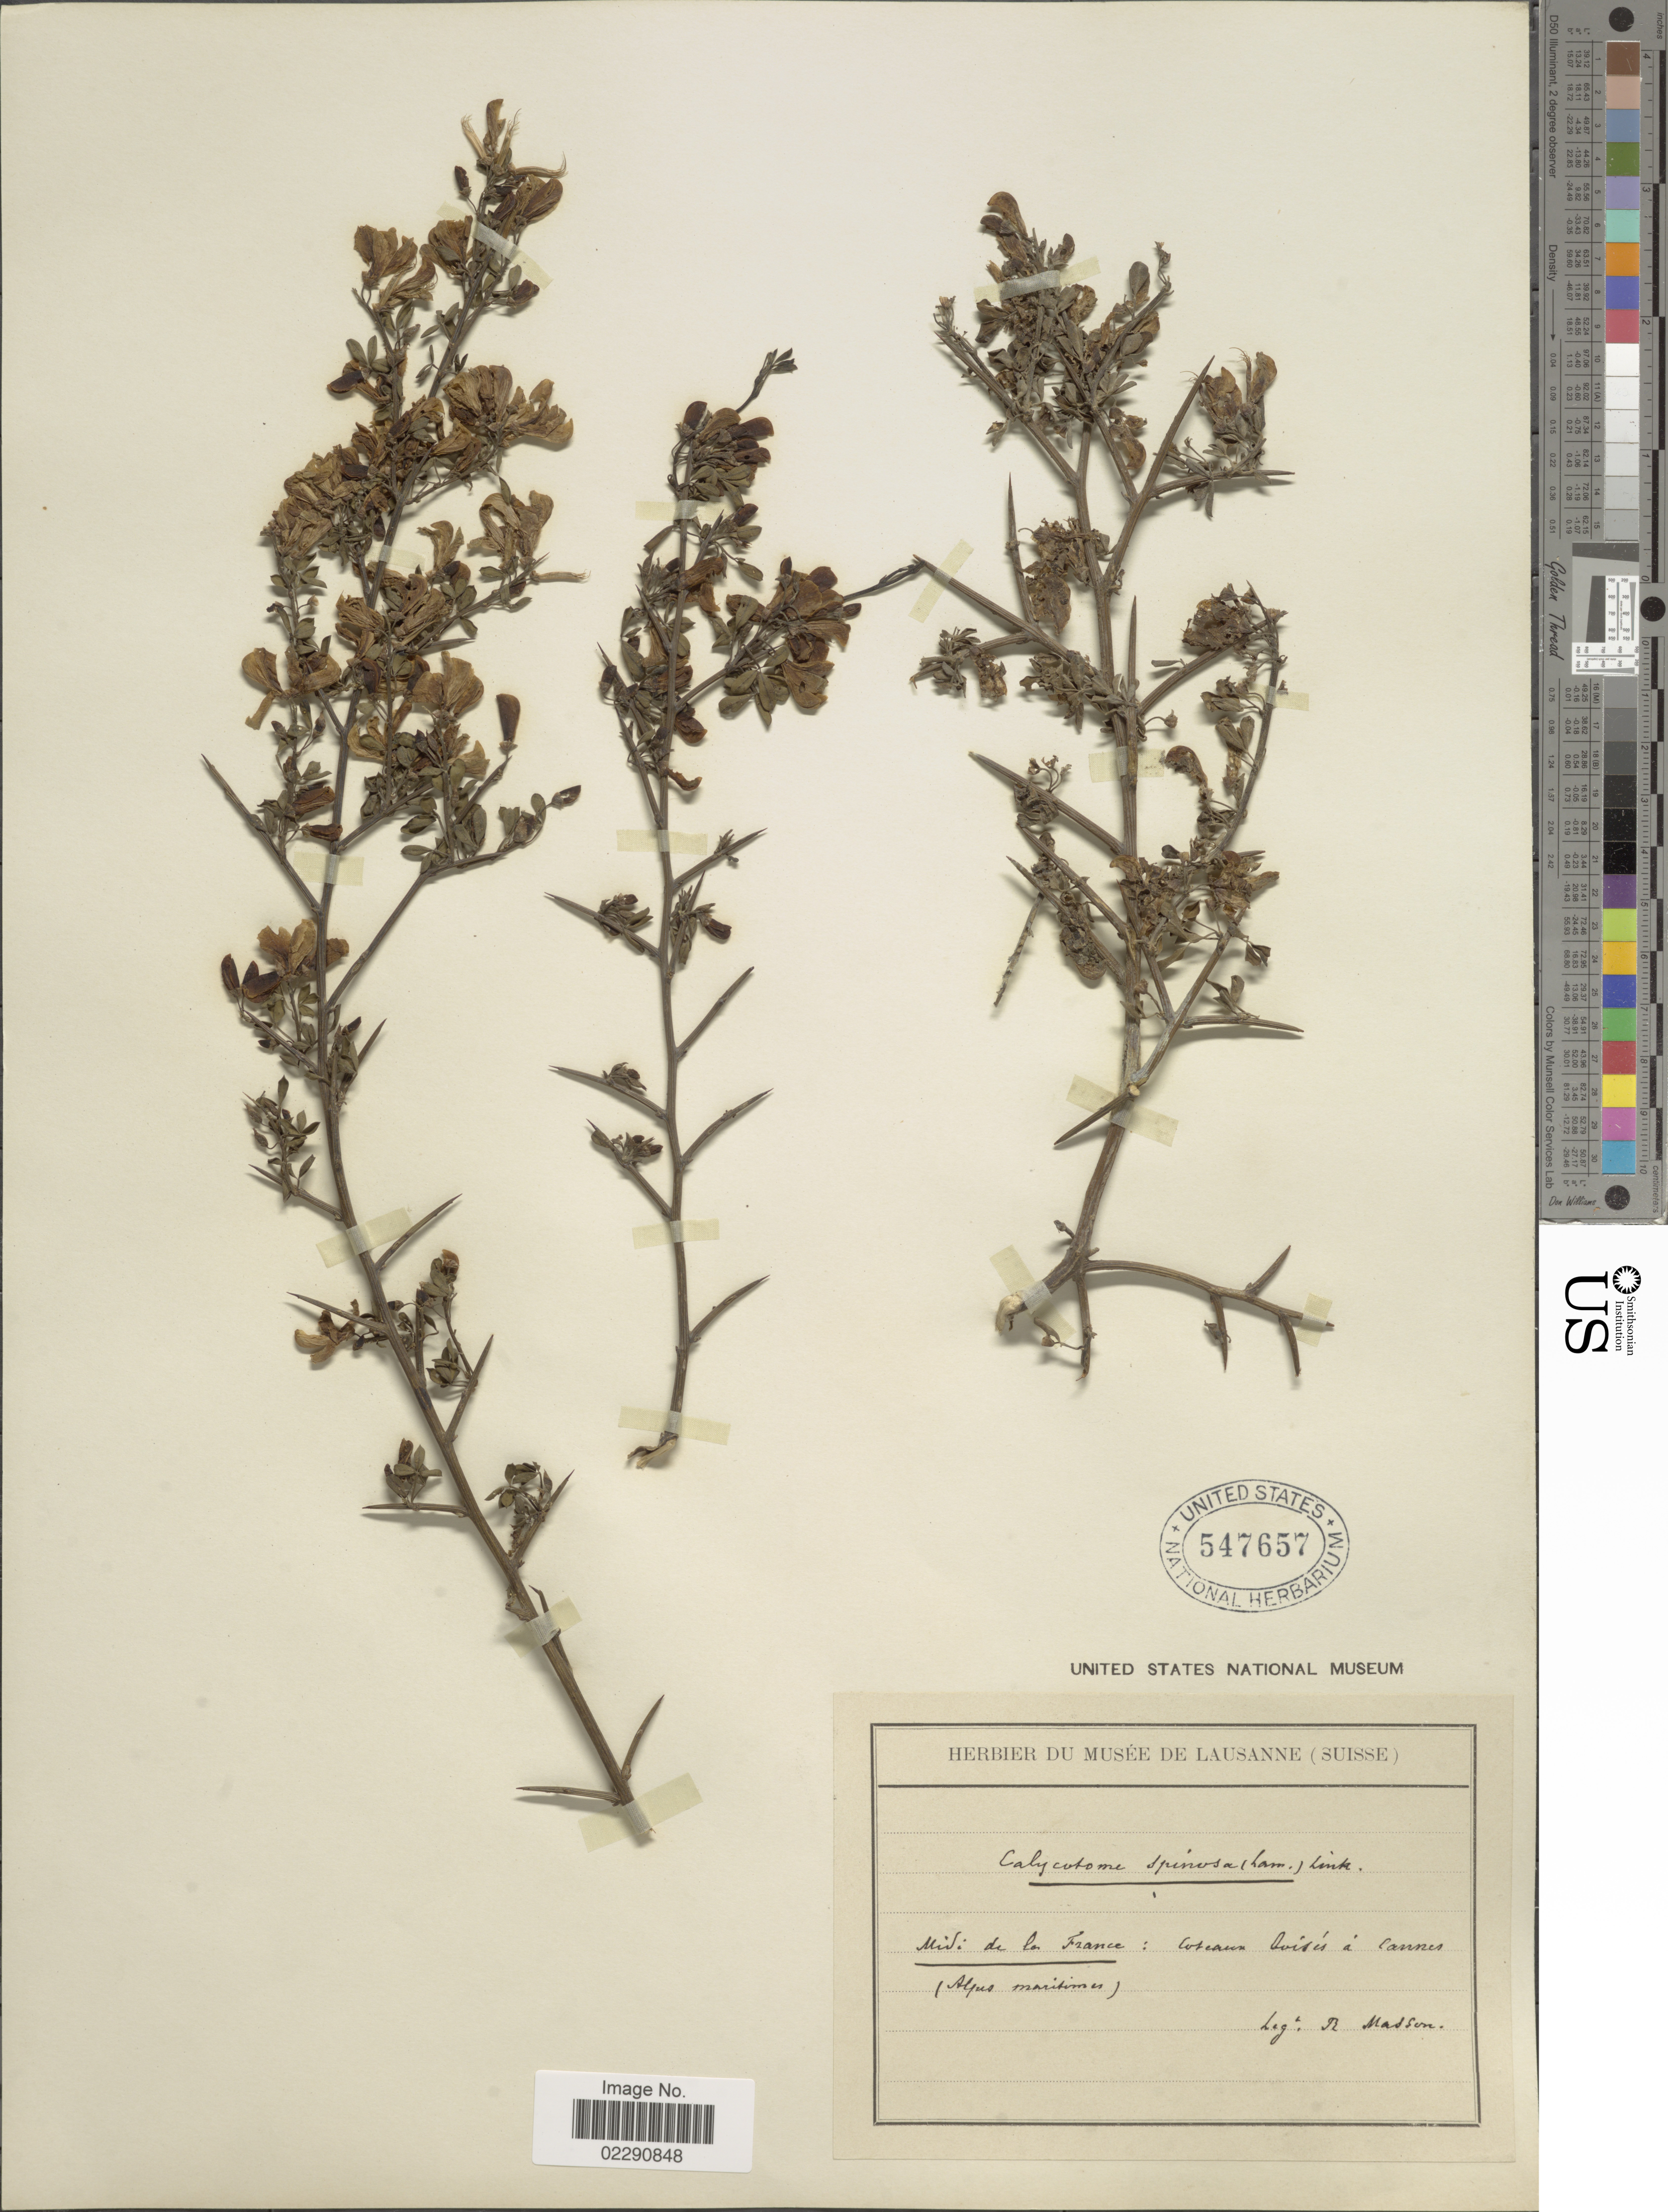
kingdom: Plantae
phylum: Tracheophyta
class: Magnoliopsida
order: Fabales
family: Fabaceae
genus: Calicotome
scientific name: Calicotome spinosa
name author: (L.) Link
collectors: R. Masson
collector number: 75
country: France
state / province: Provence-Alpes-Côte d'Azur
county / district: Alpes-Maritimes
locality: Mid. de la France (Alpes Maritimes)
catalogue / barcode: US 547657